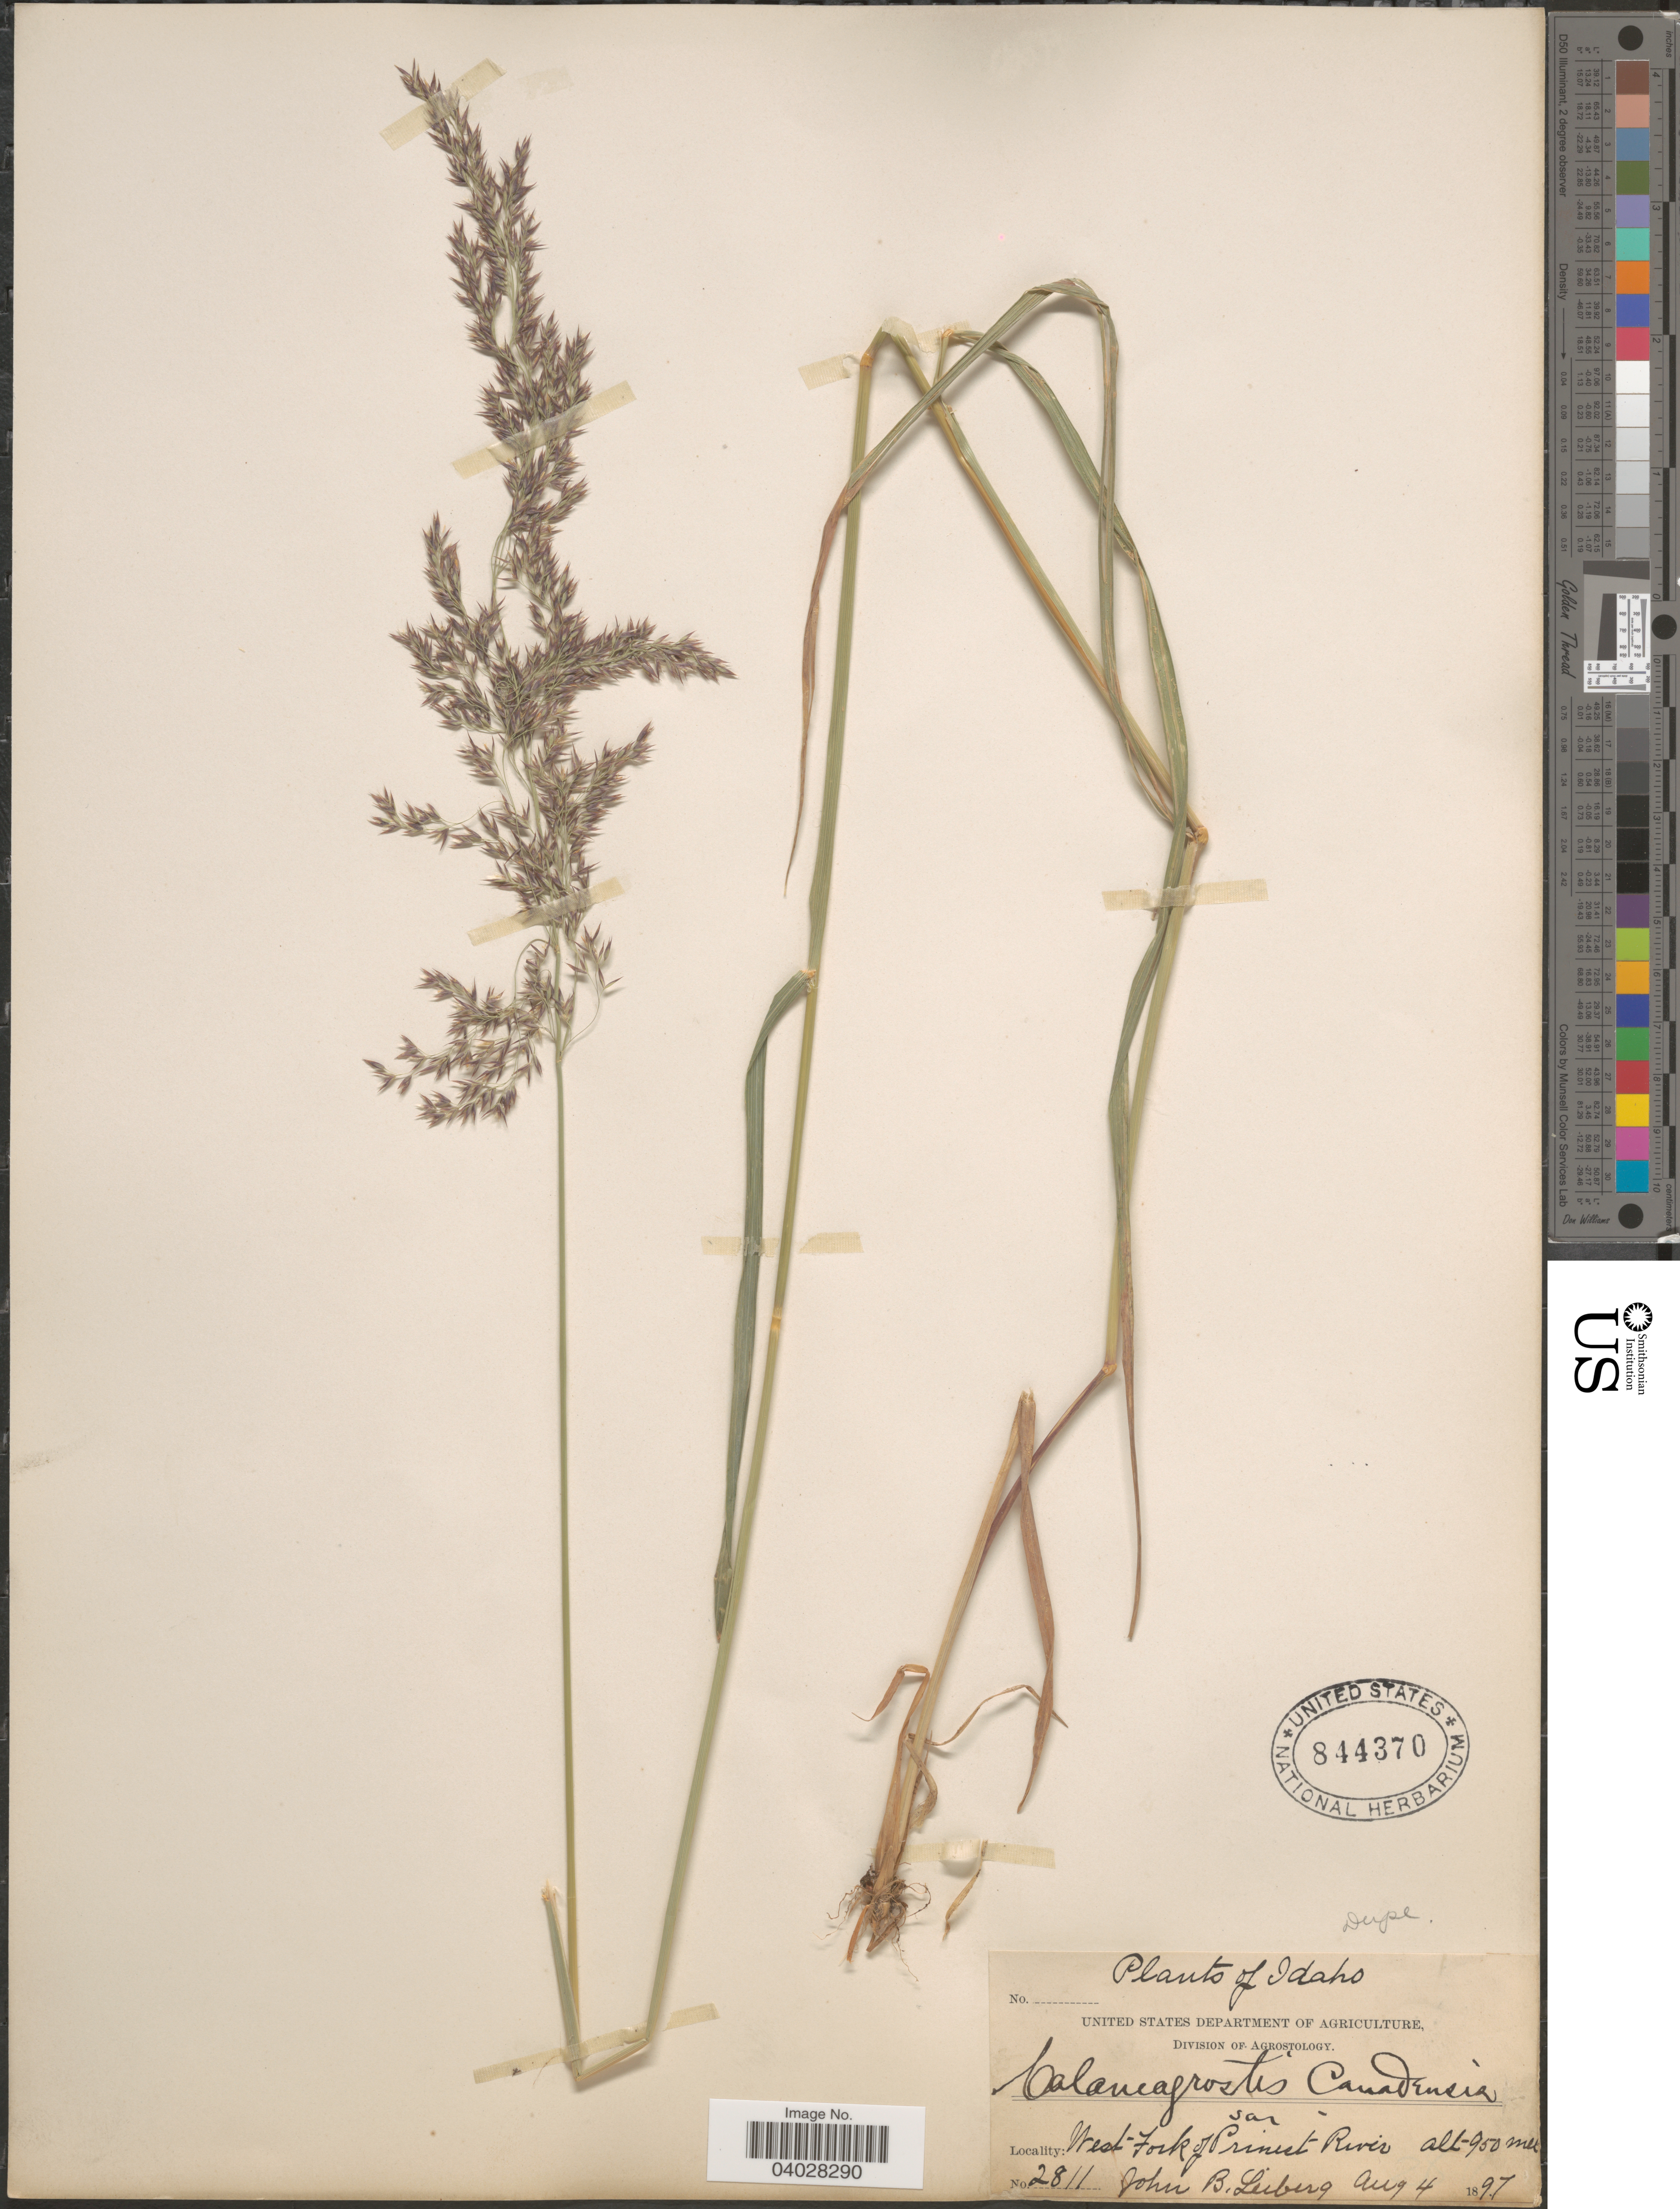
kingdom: Plantae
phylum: Tracheophyta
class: Liliopsida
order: Poales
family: Poaceae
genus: Calamagrostis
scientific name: Calamagrostis canadensis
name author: (Michx.) P. Beauv.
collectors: J. B. Leiberg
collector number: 2811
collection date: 1897-08-04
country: United States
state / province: Idaho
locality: West Fork of Prinest River.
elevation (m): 950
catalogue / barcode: US 844370